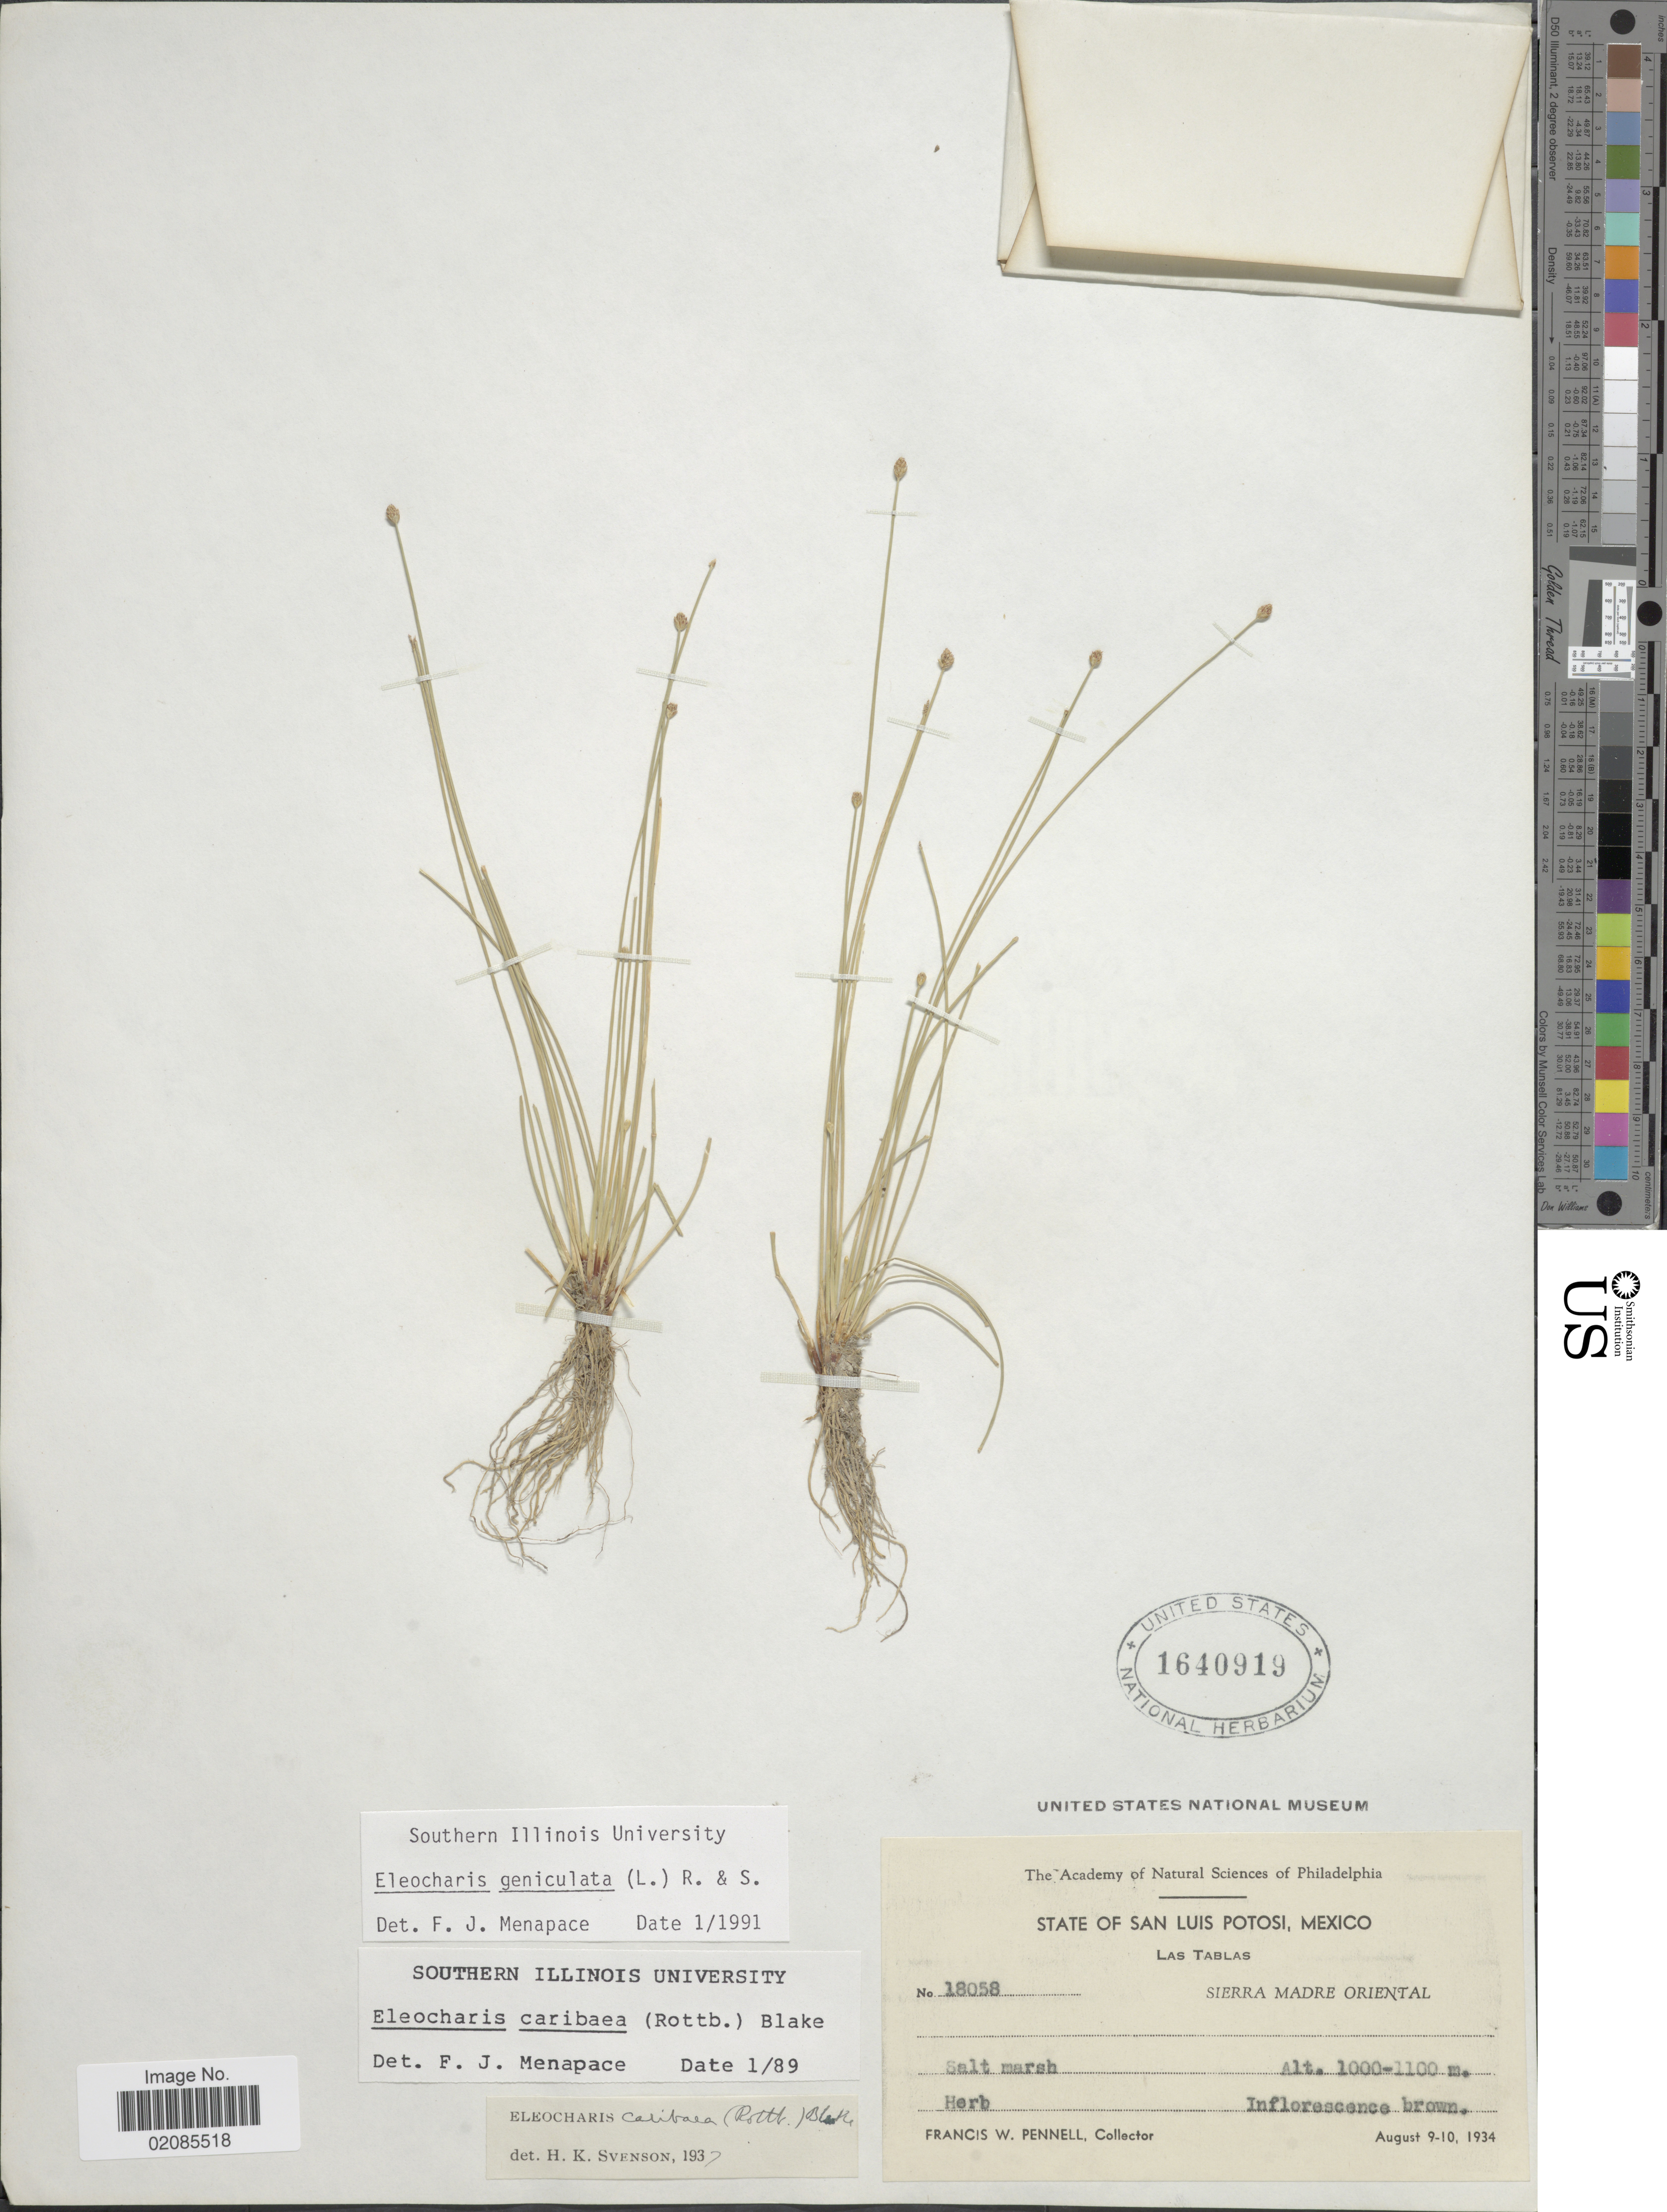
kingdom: Plantae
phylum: Tracheophyta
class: Liliopsida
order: Poales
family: Cyperaceae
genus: Eleocharis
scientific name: Eleocharis geniculata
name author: (L.) Roem. & Schult.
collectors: F. W. Pennell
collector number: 18058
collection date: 1934-08-09/1934-08-10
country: Mexico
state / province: San Luis Potosí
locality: Las Tablas, Sierra Madre Oriental.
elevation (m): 1000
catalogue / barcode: US 1640919